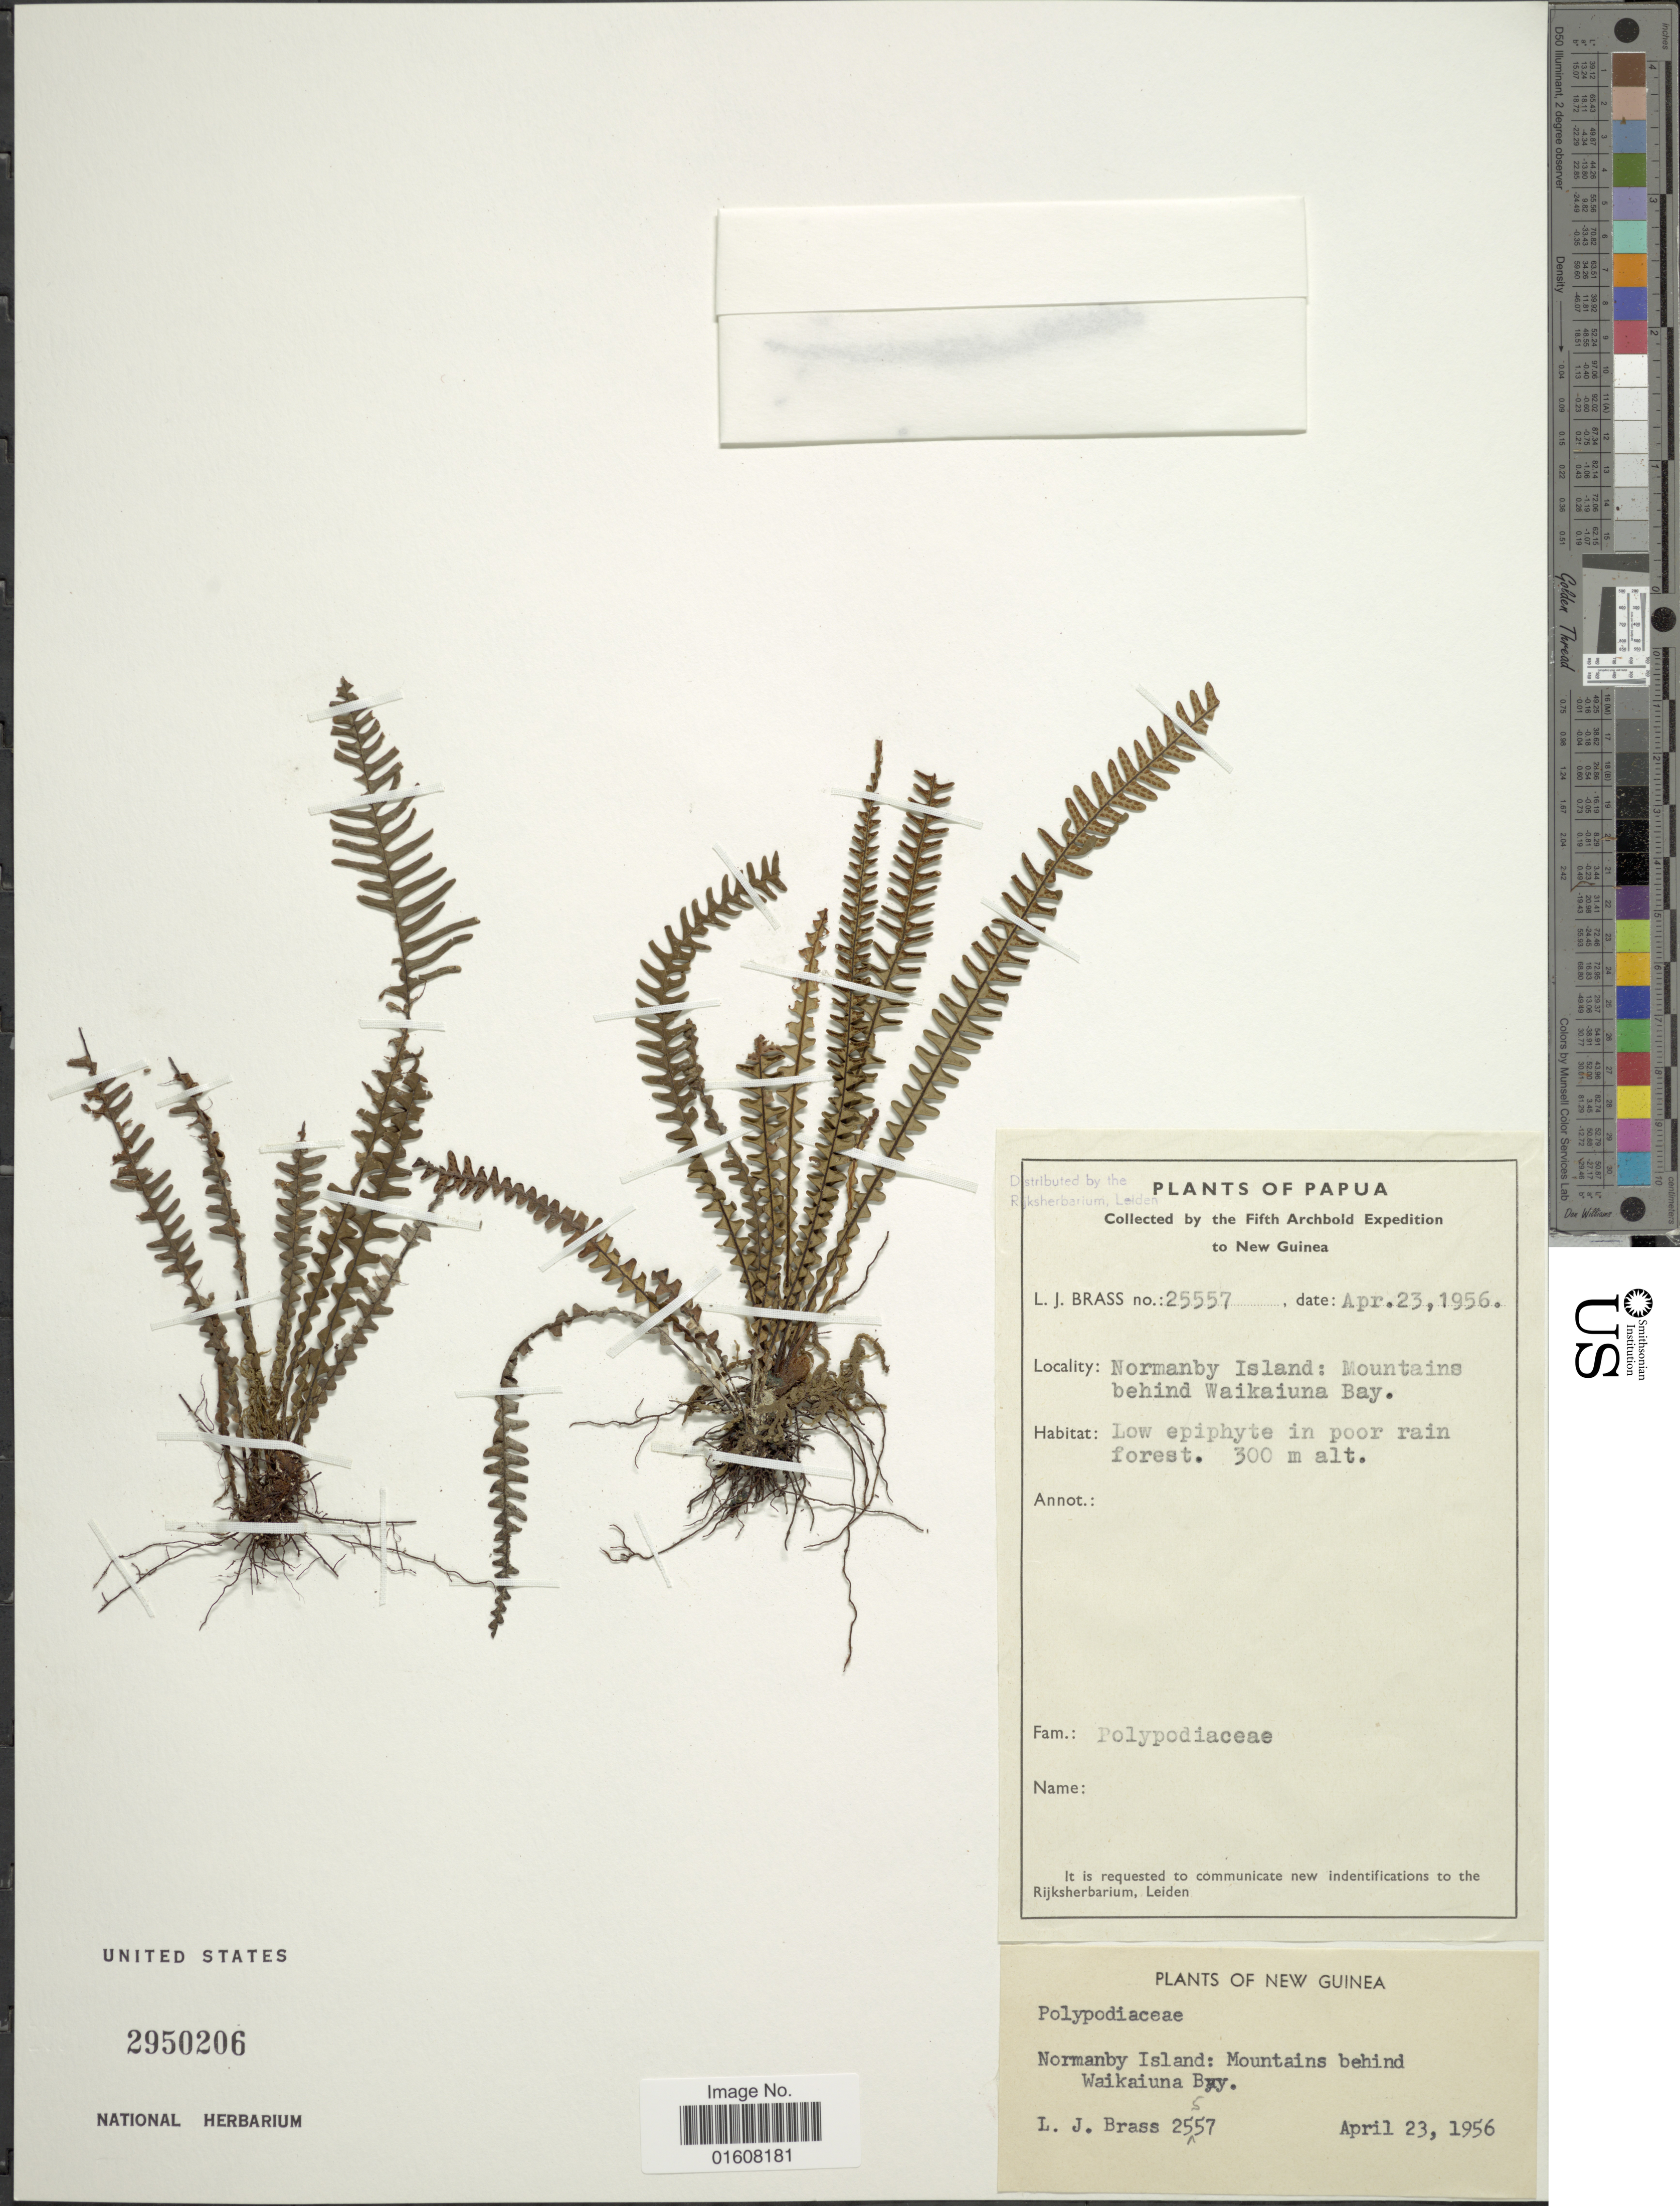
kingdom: Plantae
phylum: Tracheophyta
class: Polypodiopsida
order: Polypodiales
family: Polypodiaceae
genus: Grammitis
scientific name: Grammitis sp.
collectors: L. J. Brass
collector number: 25557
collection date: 1956-04-23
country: Papua New Guinea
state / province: Milne Bay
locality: Papua. Normanby Island: Mountaine behind Waikaiuna Bay. New Guinea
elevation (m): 300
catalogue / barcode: US 2950206